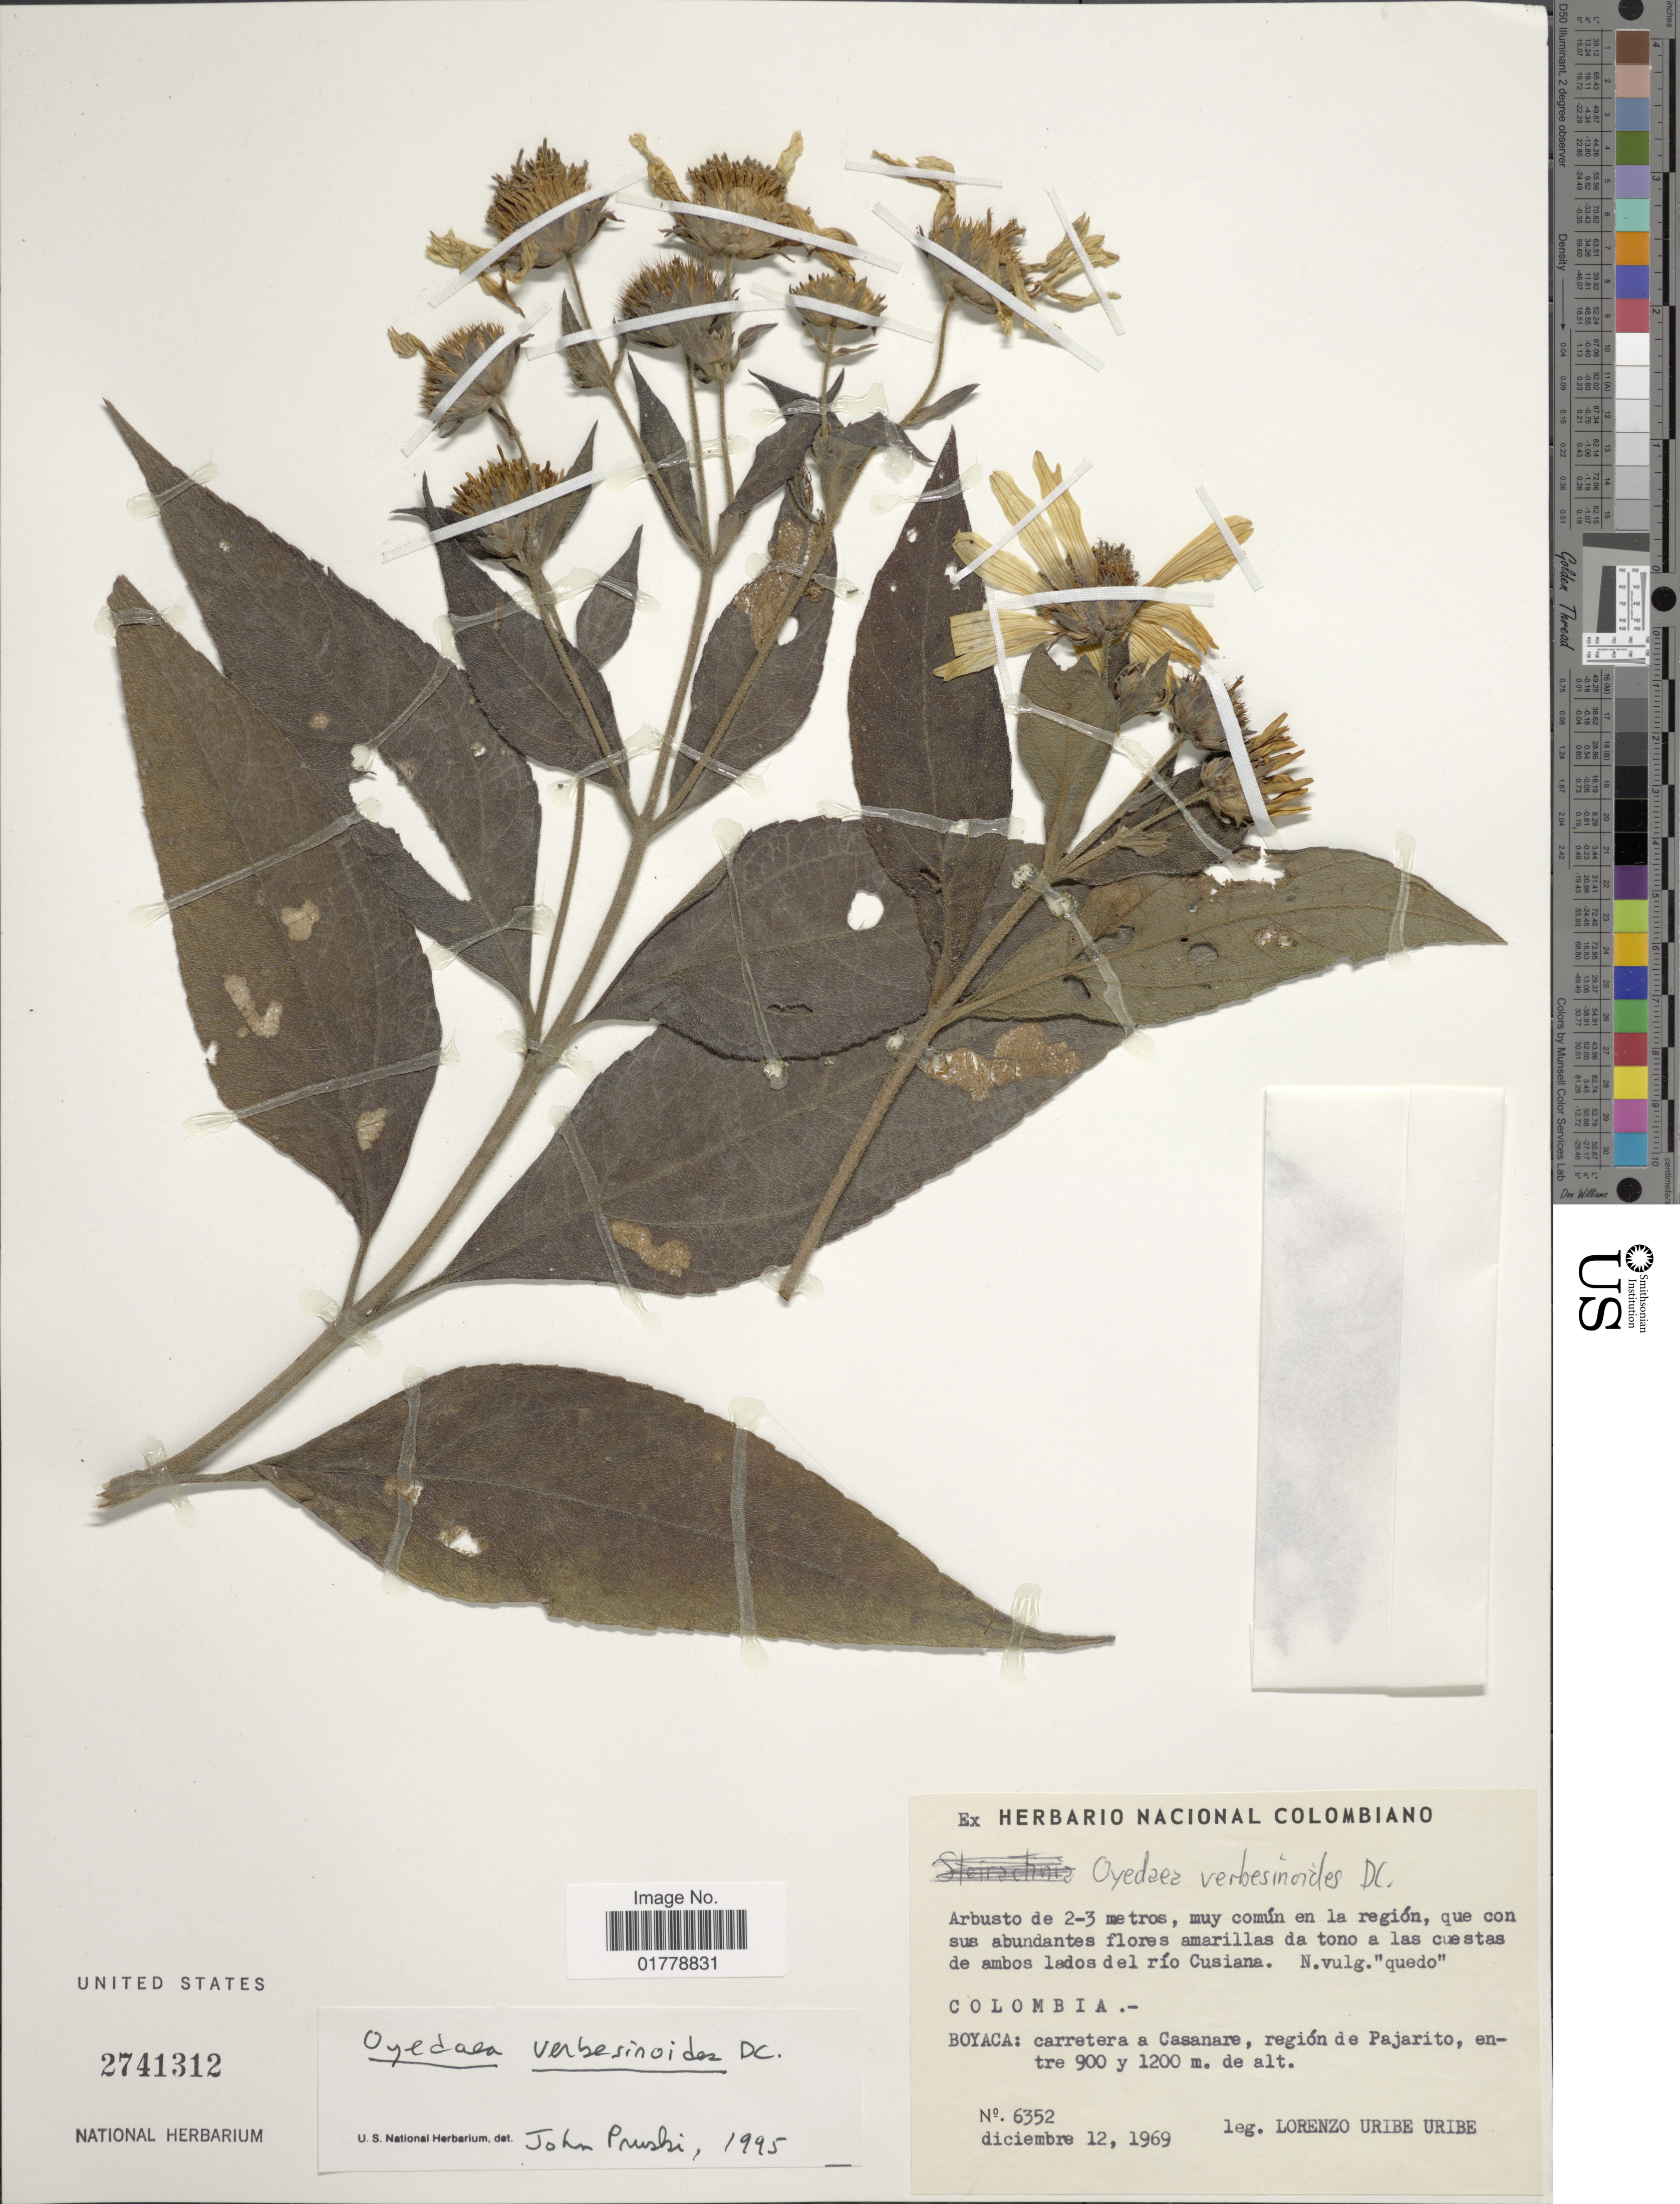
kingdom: Plantae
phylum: Tracheophyta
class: Magnoliopsida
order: Asterales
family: Asteraceae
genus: Oyedaea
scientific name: Oyedaea verbesinoides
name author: DC.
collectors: L. Uribe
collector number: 6352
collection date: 1969-12-12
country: Colombia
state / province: Boyacá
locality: Boyaca: carretera a Casanare, región de Pajarito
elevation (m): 900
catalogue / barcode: US 2741312